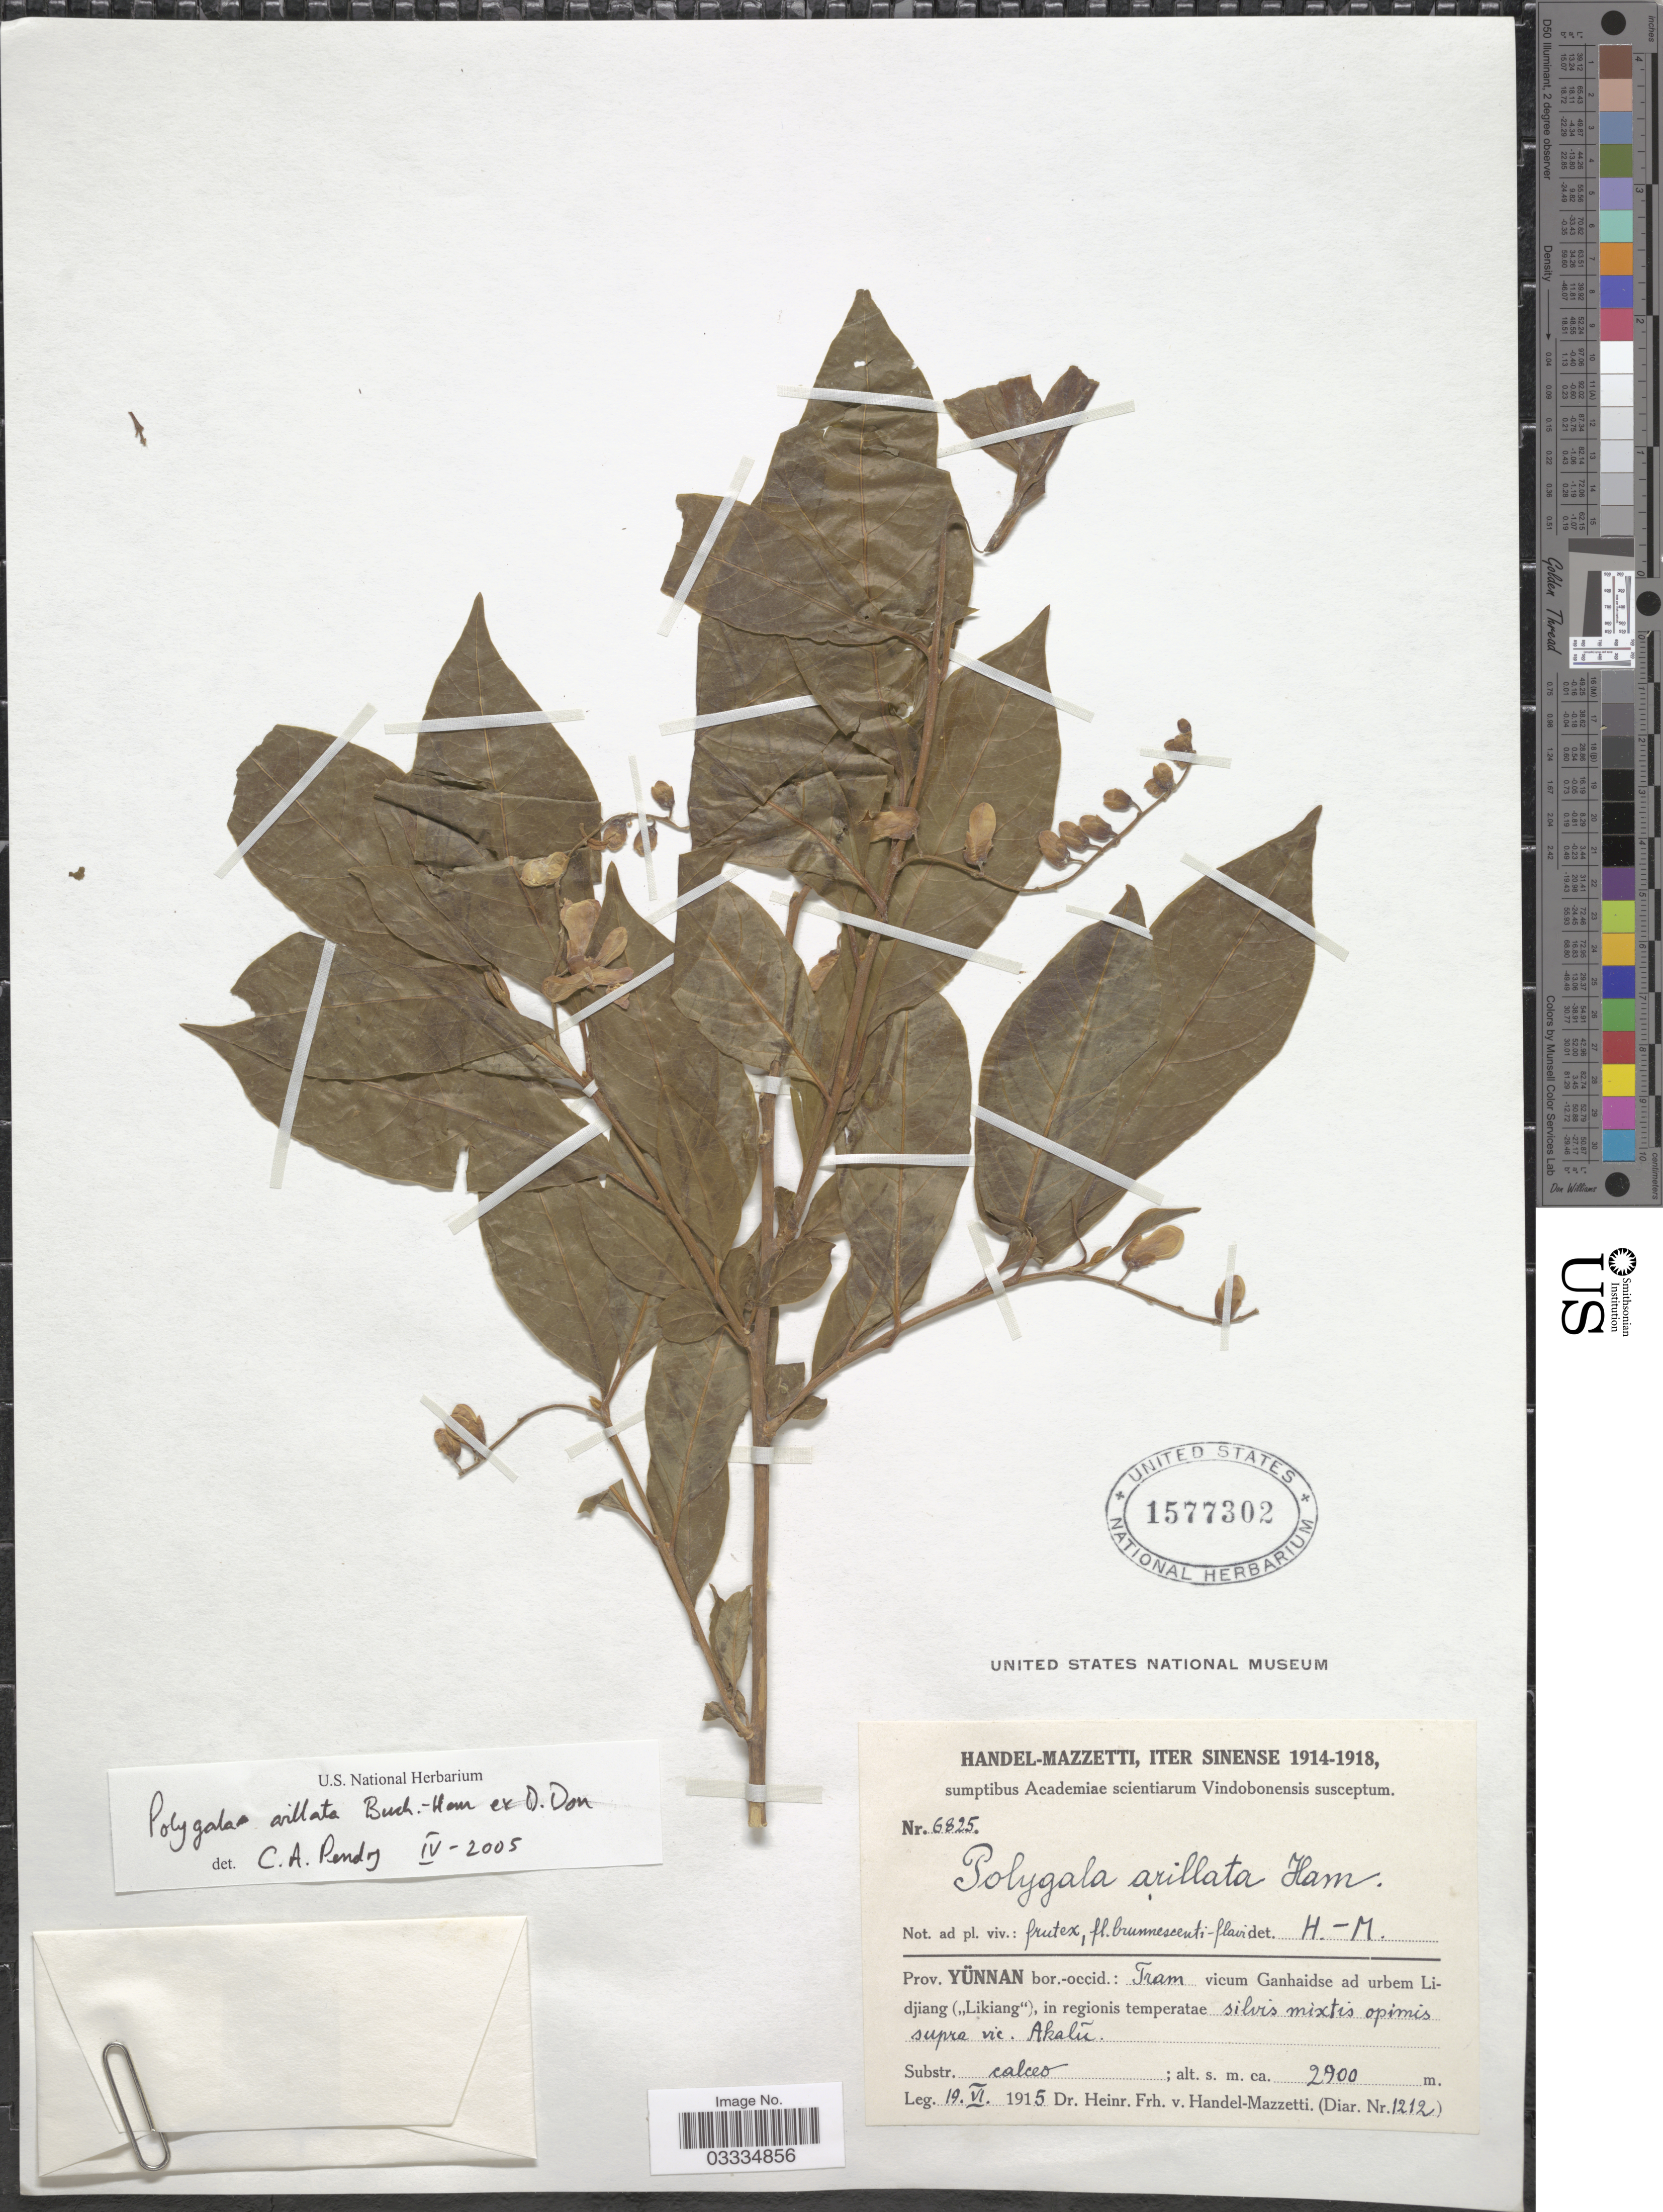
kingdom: Plantae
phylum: Tracheophyta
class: Magnoliopsida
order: Fabales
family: Polygalaceae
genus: Polygala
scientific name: Polygala arillata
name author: Buch.-Ham. ex D. Don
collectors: H. Handel-Mazzetti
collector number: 6825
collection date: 1915-06-19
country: China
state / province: Yunnan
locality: Prov. Yünnan bor.-occid.: Tram vicum Ganhaidse ad urbem Lidjiang ("Likiang"), in regionis temperatae silvis mixtis opimis supre vic. Akalũ.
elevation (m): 2900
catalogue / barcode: US 1577302